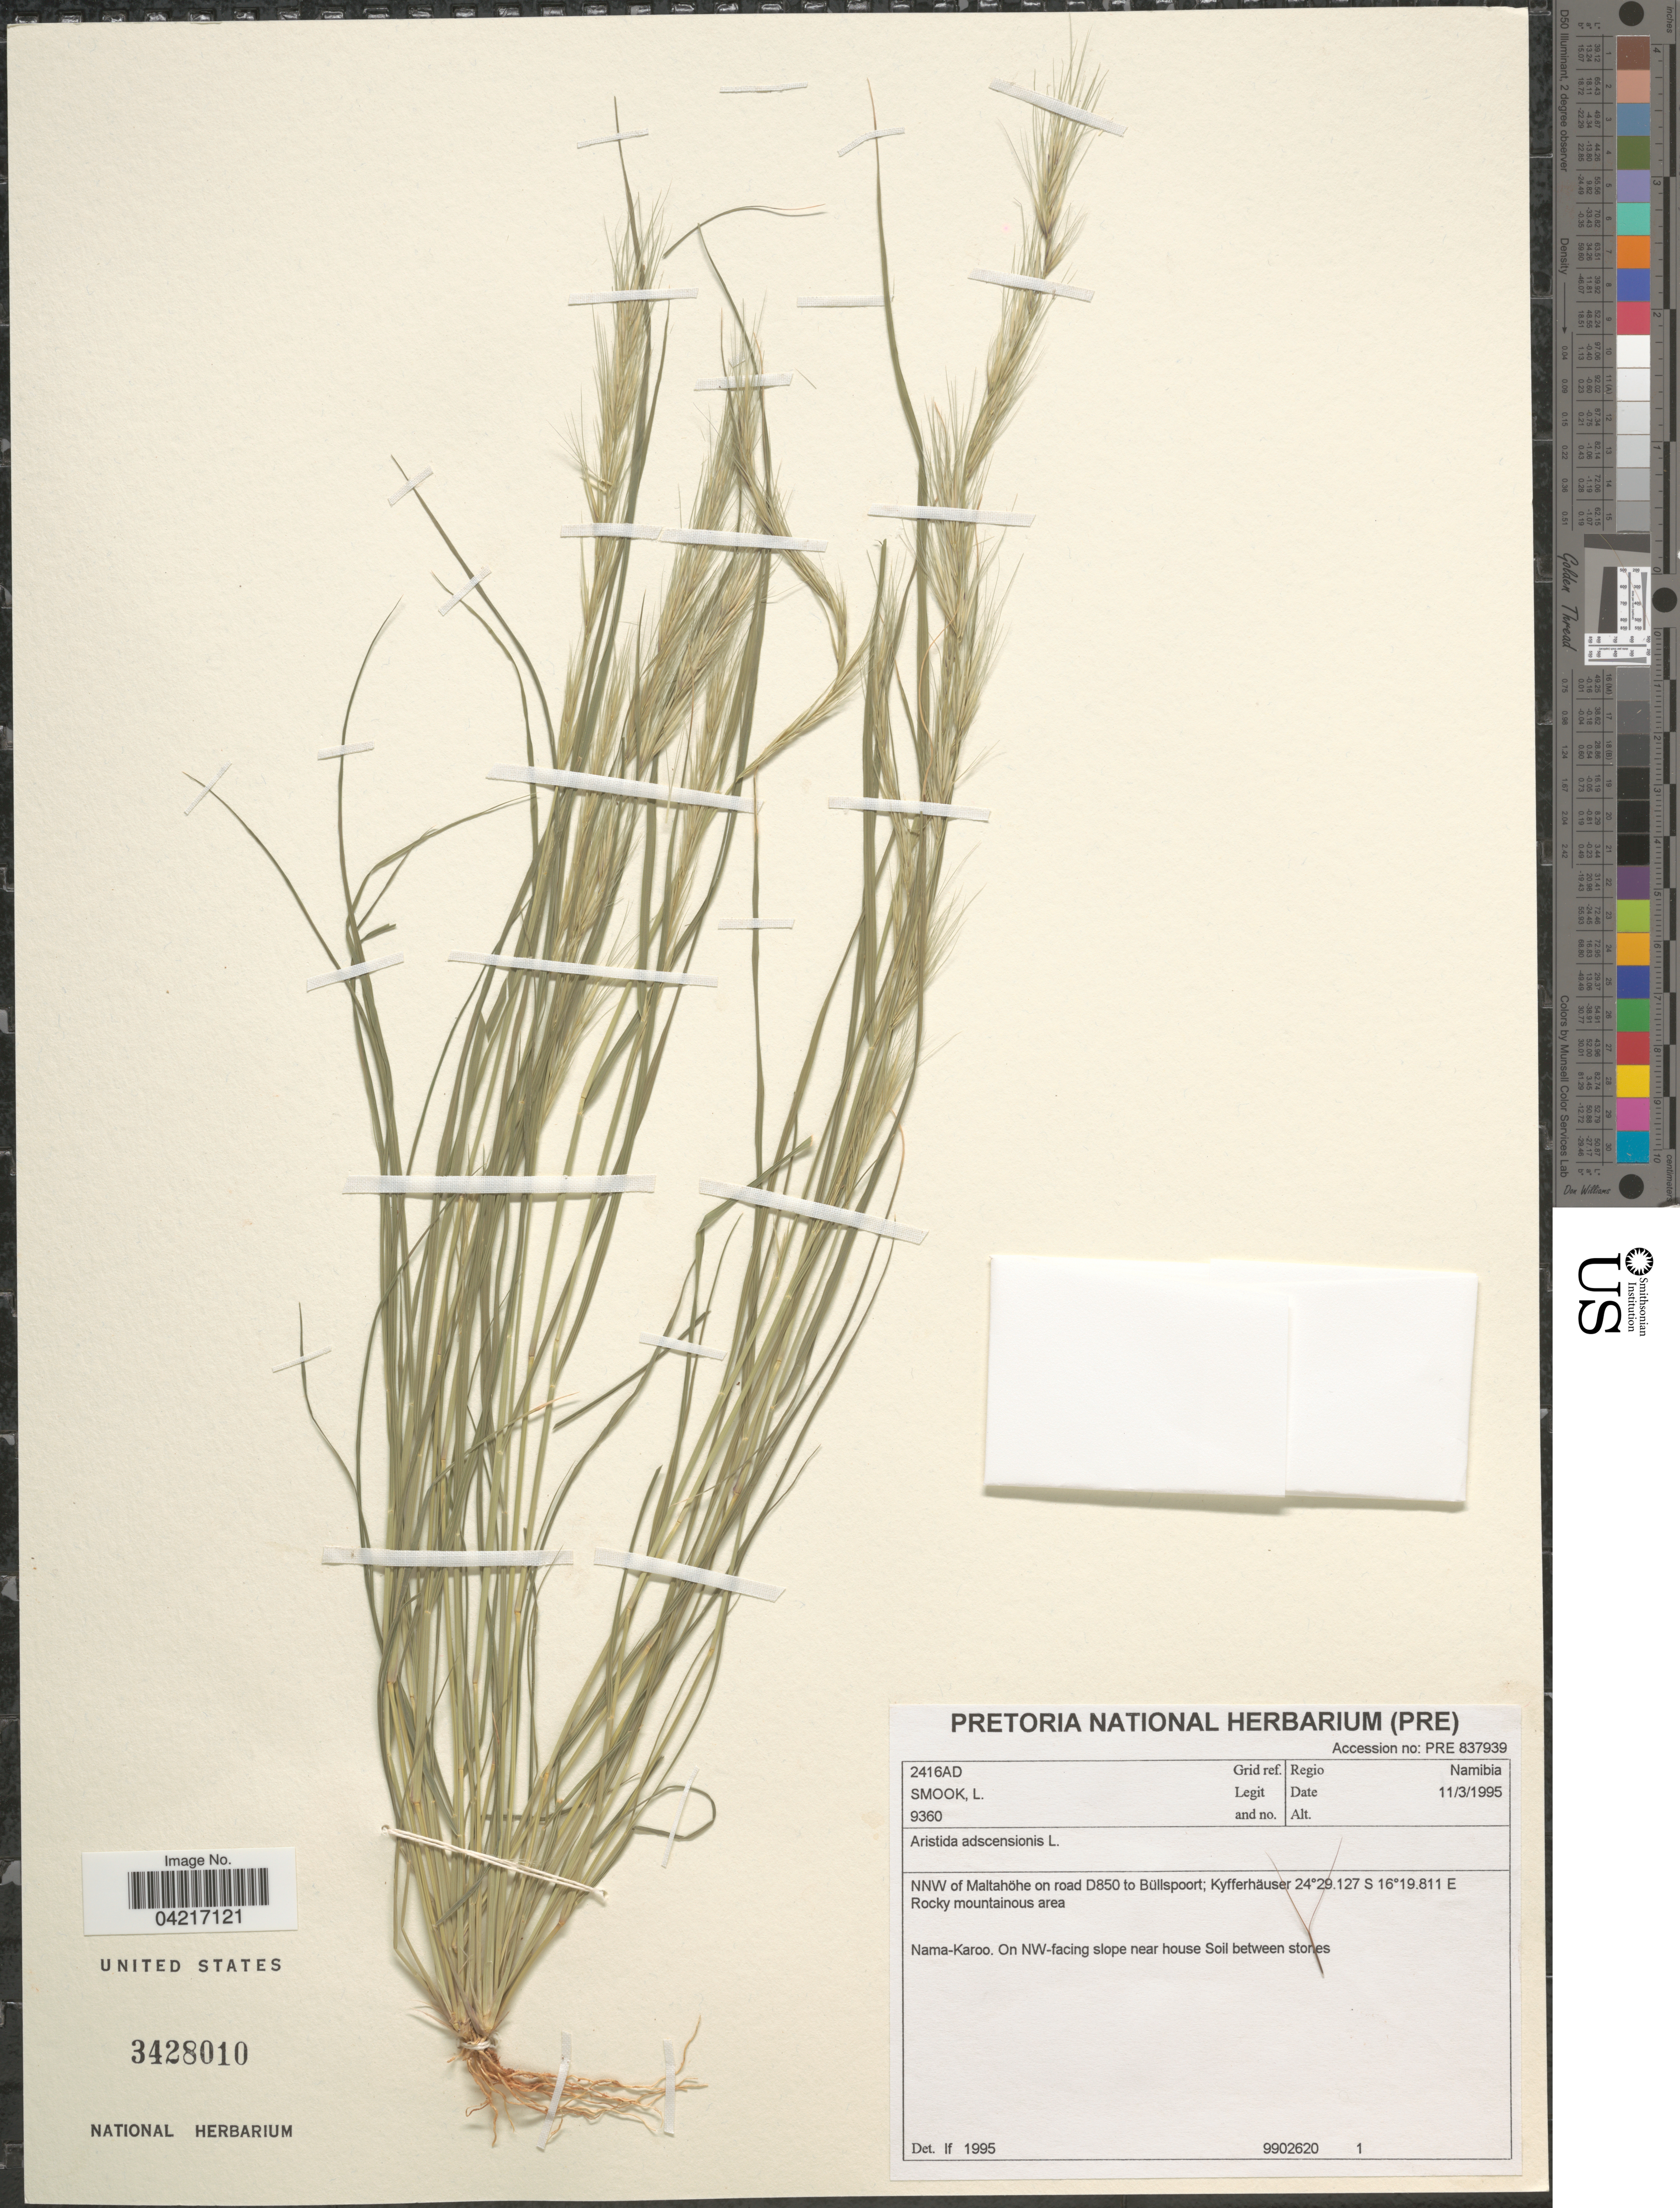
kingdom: Plantae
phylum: Tracheophyta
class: Liliopsida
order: Poales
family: Poaceae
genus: Aristida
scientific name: Aristida adscensionis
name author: L.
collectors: L. Smook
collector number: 9360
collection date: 1995-03-11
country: Namibia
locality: Grid ref. 2416AD. Regio Namibia. NNW of Maltahöhe on road D850 to Büllspoort; Kyfferhäuser. Rocky mountainous area. Nama-Karoo. On NW-facing slope near house of Soil between stones.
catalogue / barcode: US 3428010